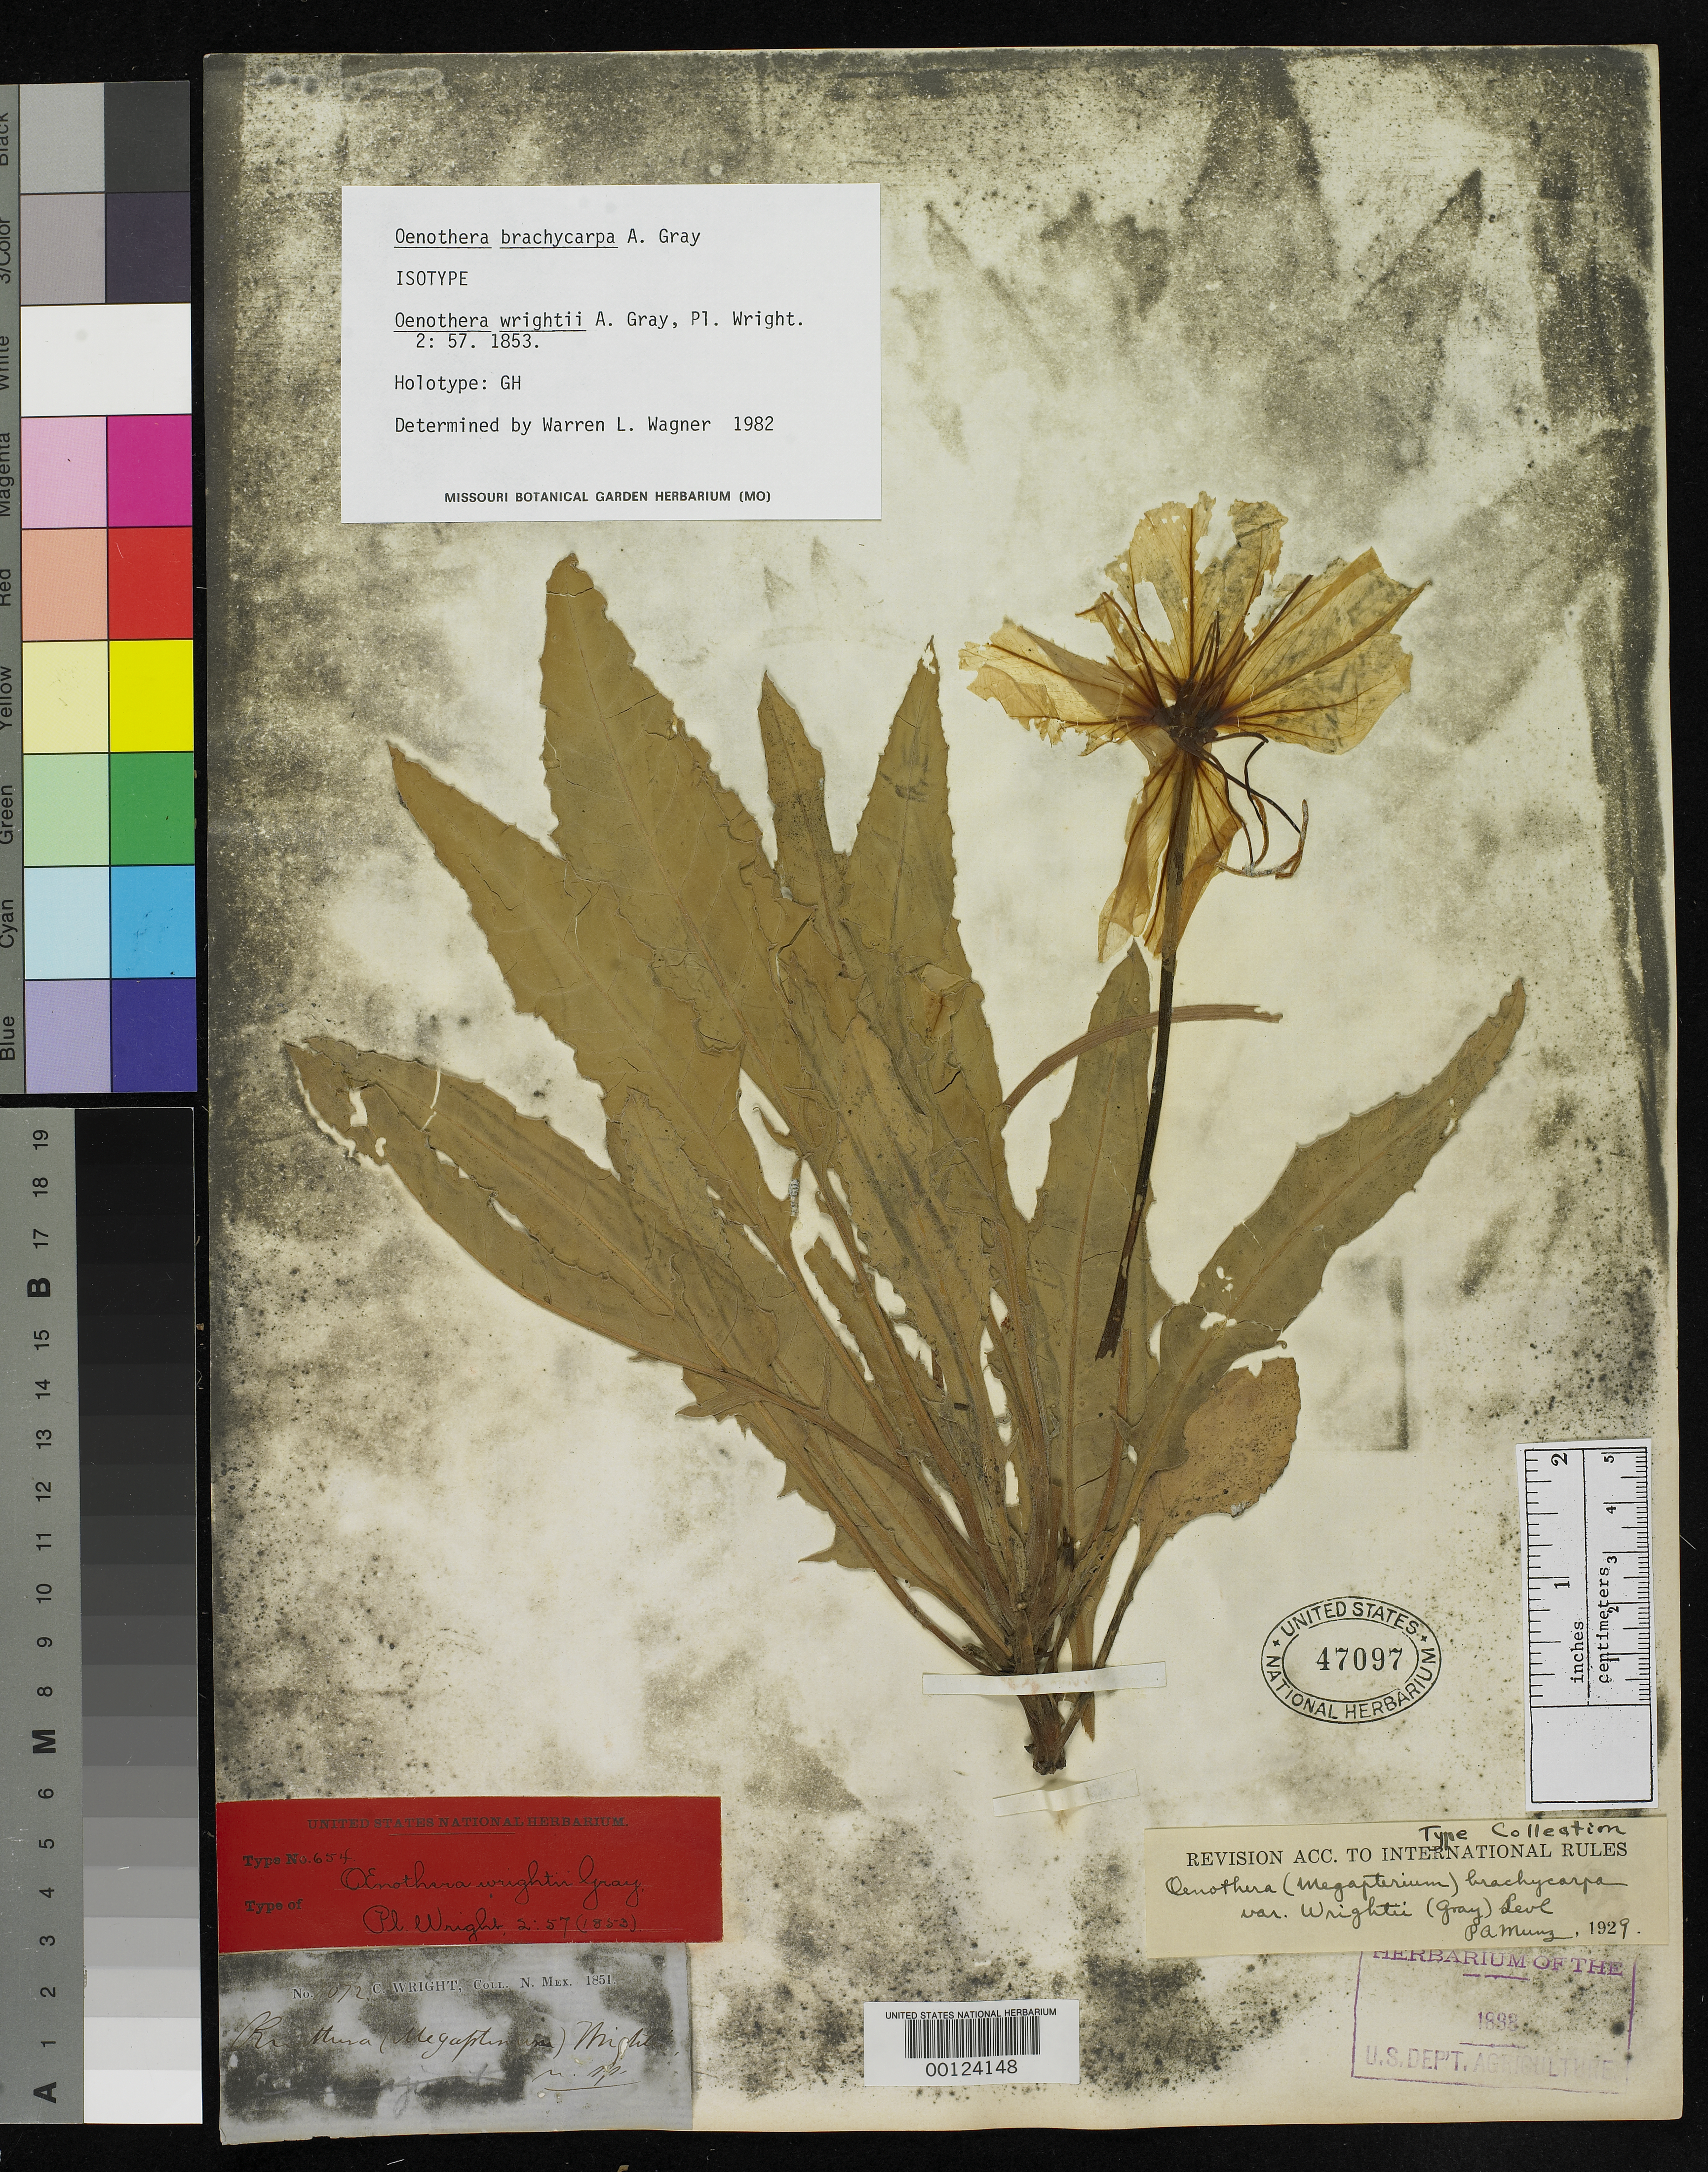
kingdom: Plantae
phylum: Tracheophyta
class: Magnoliopsida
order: Myrtales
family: Onagraceae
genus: Oenothera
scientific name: Oenothera wrightii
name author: A. Gray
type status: Type Collection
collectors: C. Wright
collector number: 1072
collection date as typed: Aug 1851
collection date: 1851-08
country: United States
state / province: New Mexico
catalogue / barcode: US 47097